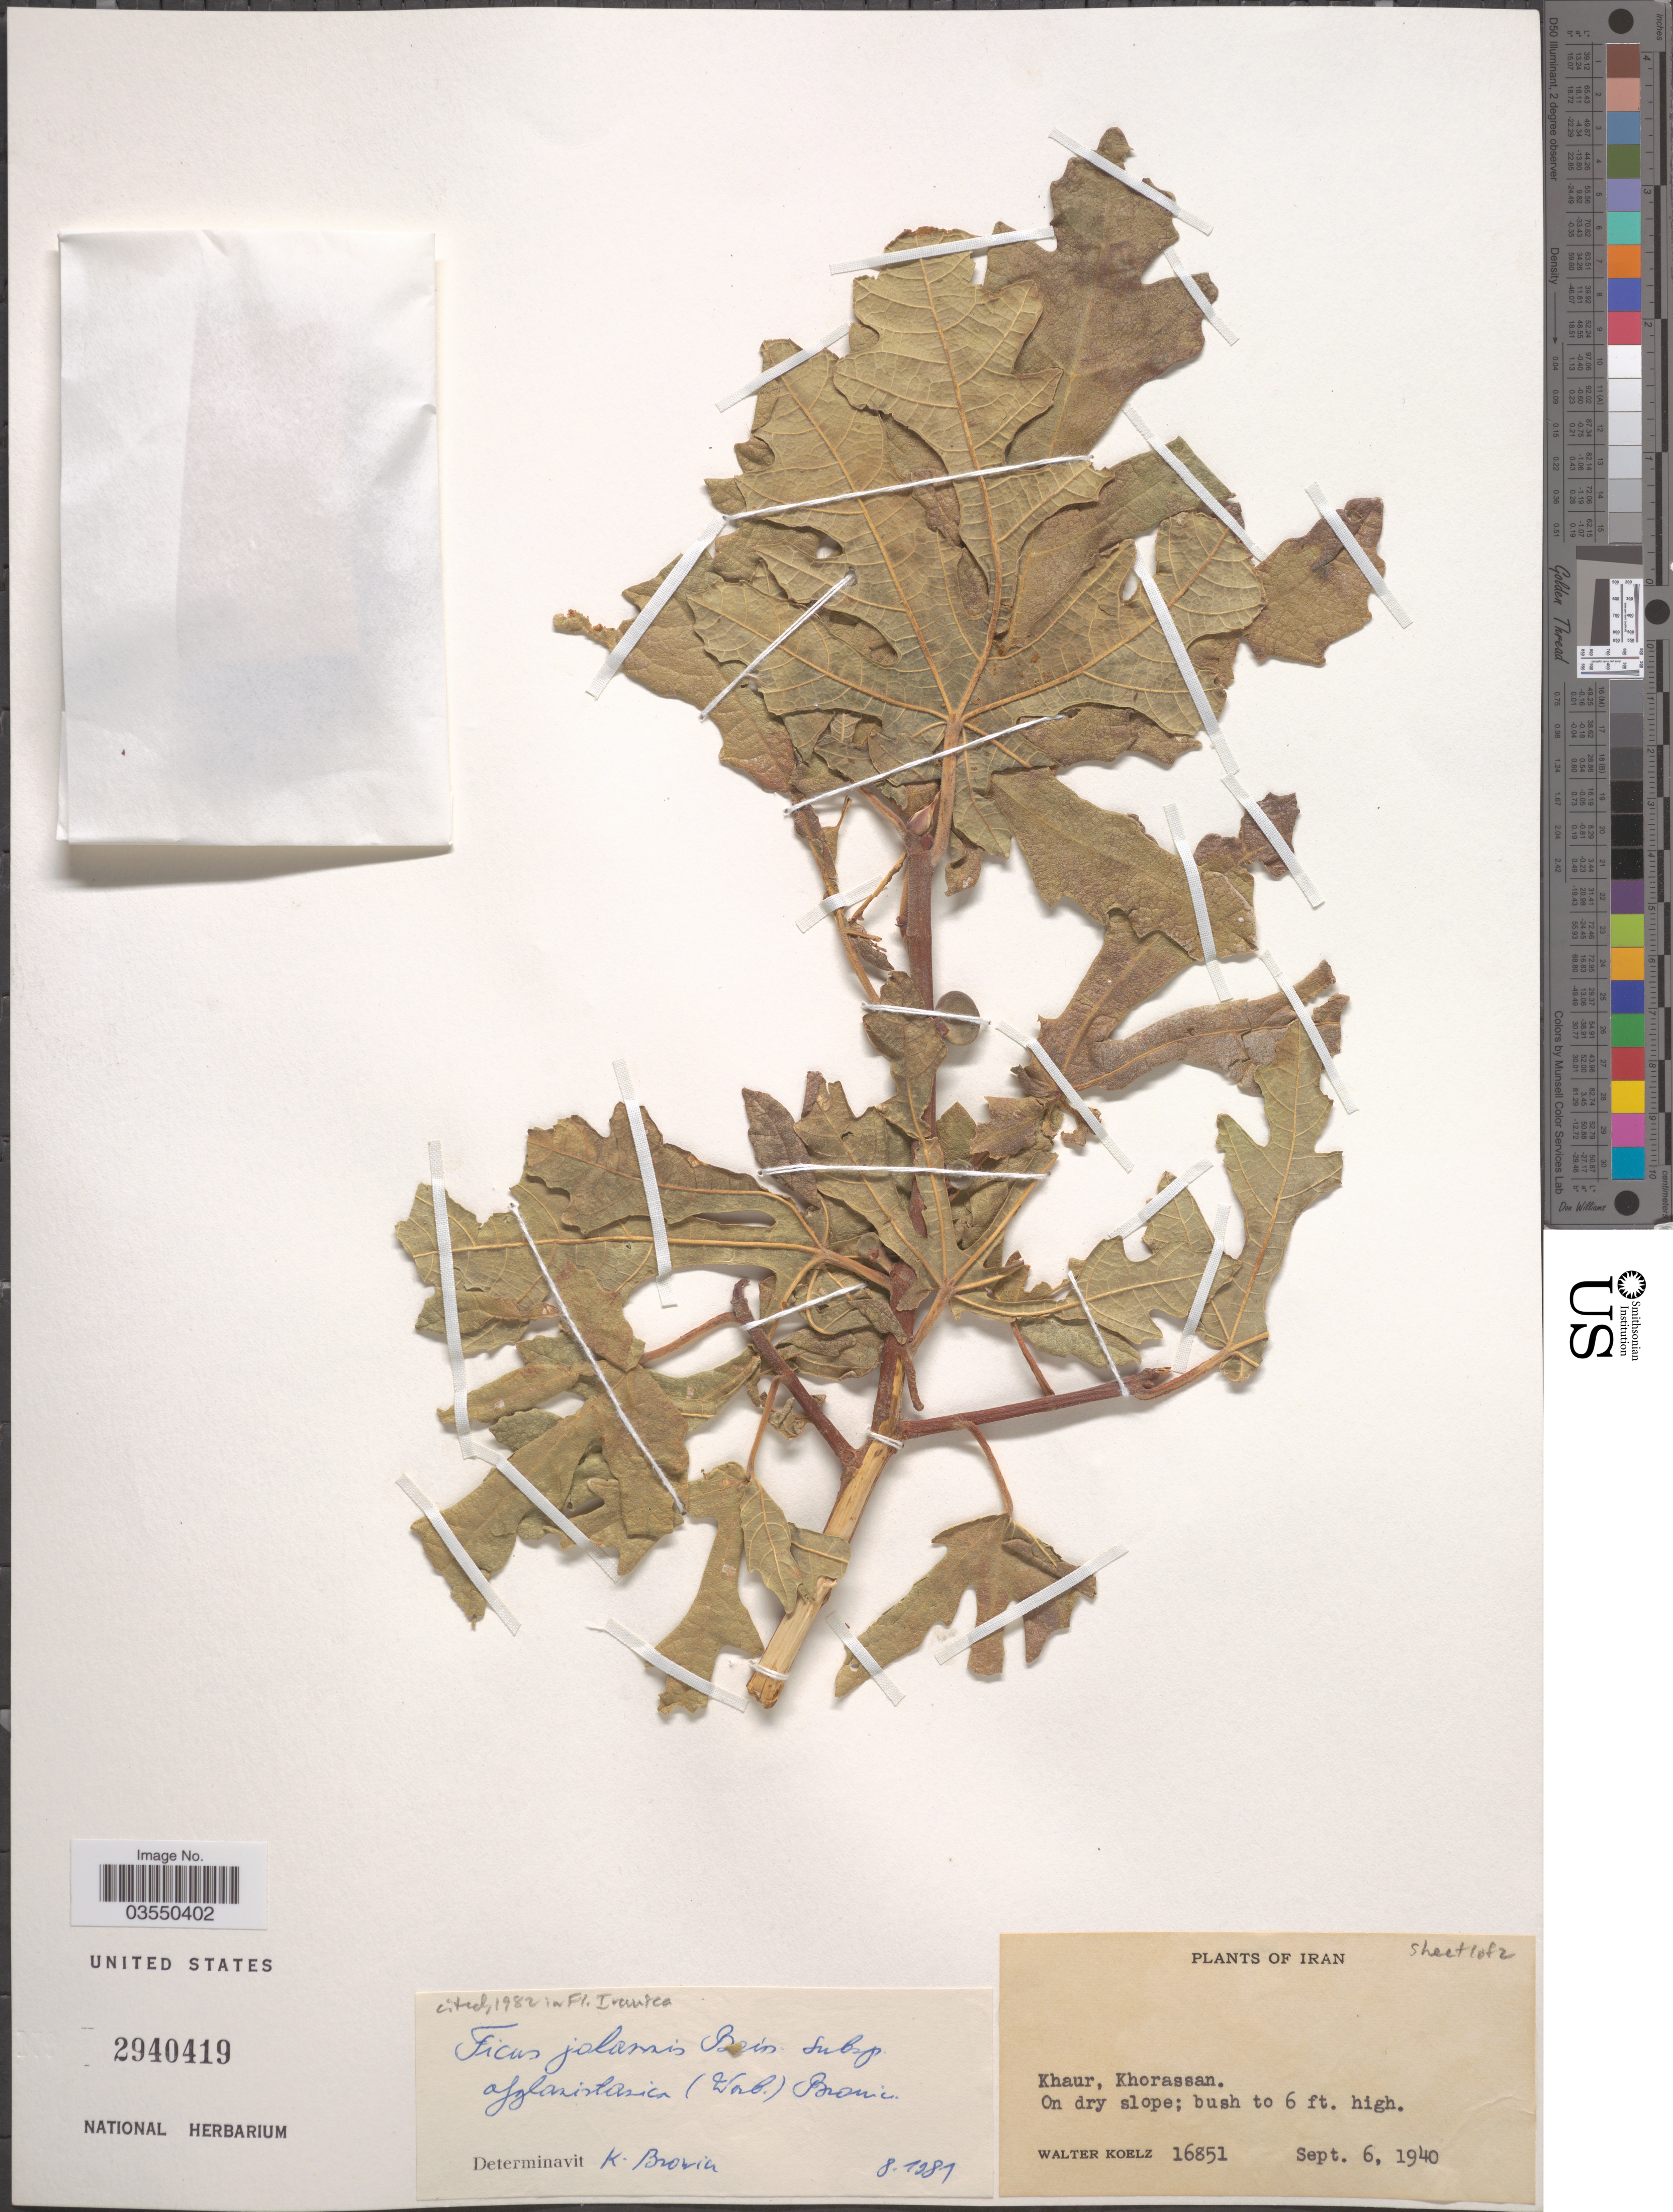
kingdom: Plantae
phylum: Tracheophyta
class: Magnoliopsida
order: Rosales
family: Moraceae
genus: Ficus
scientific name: Ficus johannis subsp. afghanistanica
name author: (Warb.) Browicz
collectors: W. N. Koelz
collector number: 16851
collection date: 1940-09-06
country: Iran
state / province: Khorasan [obsolete]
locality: Khaur.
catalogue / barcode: US 2940419